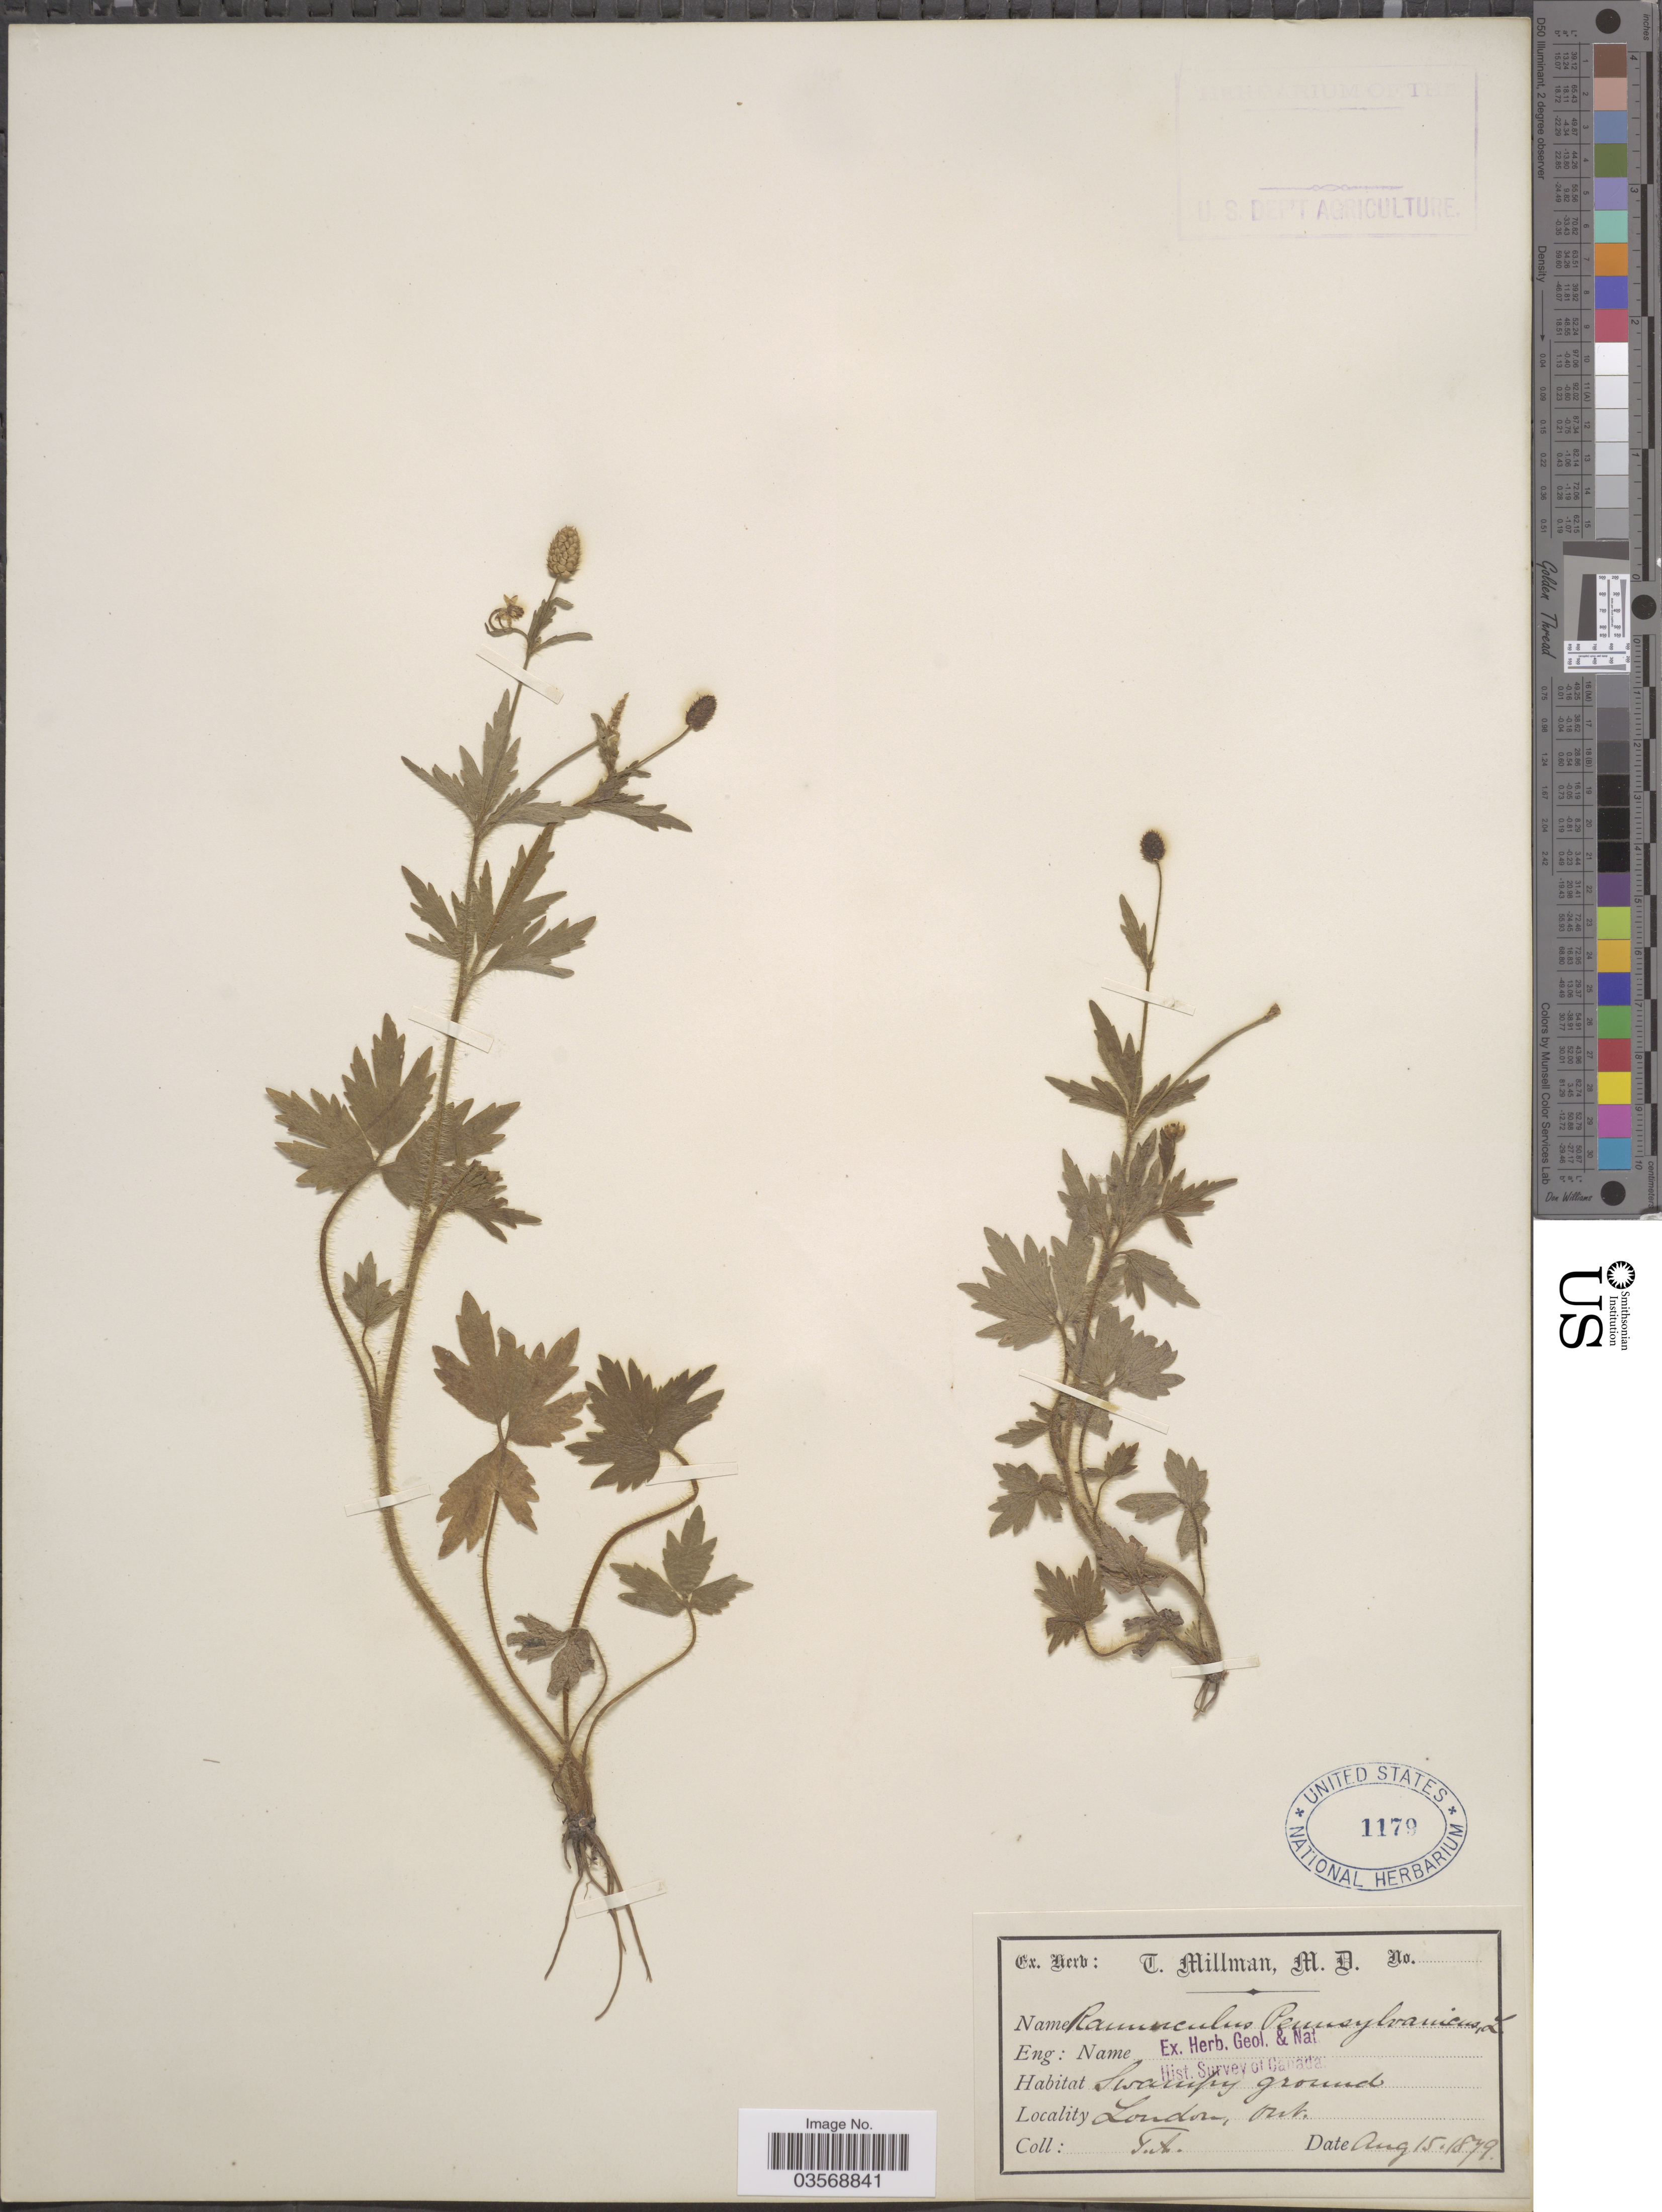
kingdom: Plantae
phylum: Tracheophyta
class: Magnoliopsida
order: Ranunculales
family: Ranunculaceae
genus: Ranunculus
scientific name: Ranunculus pensylvanicus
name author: L. f.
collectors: F. A.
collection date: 1879-08-15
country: Canada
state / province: Ontario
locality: London.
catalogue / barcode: US 1179